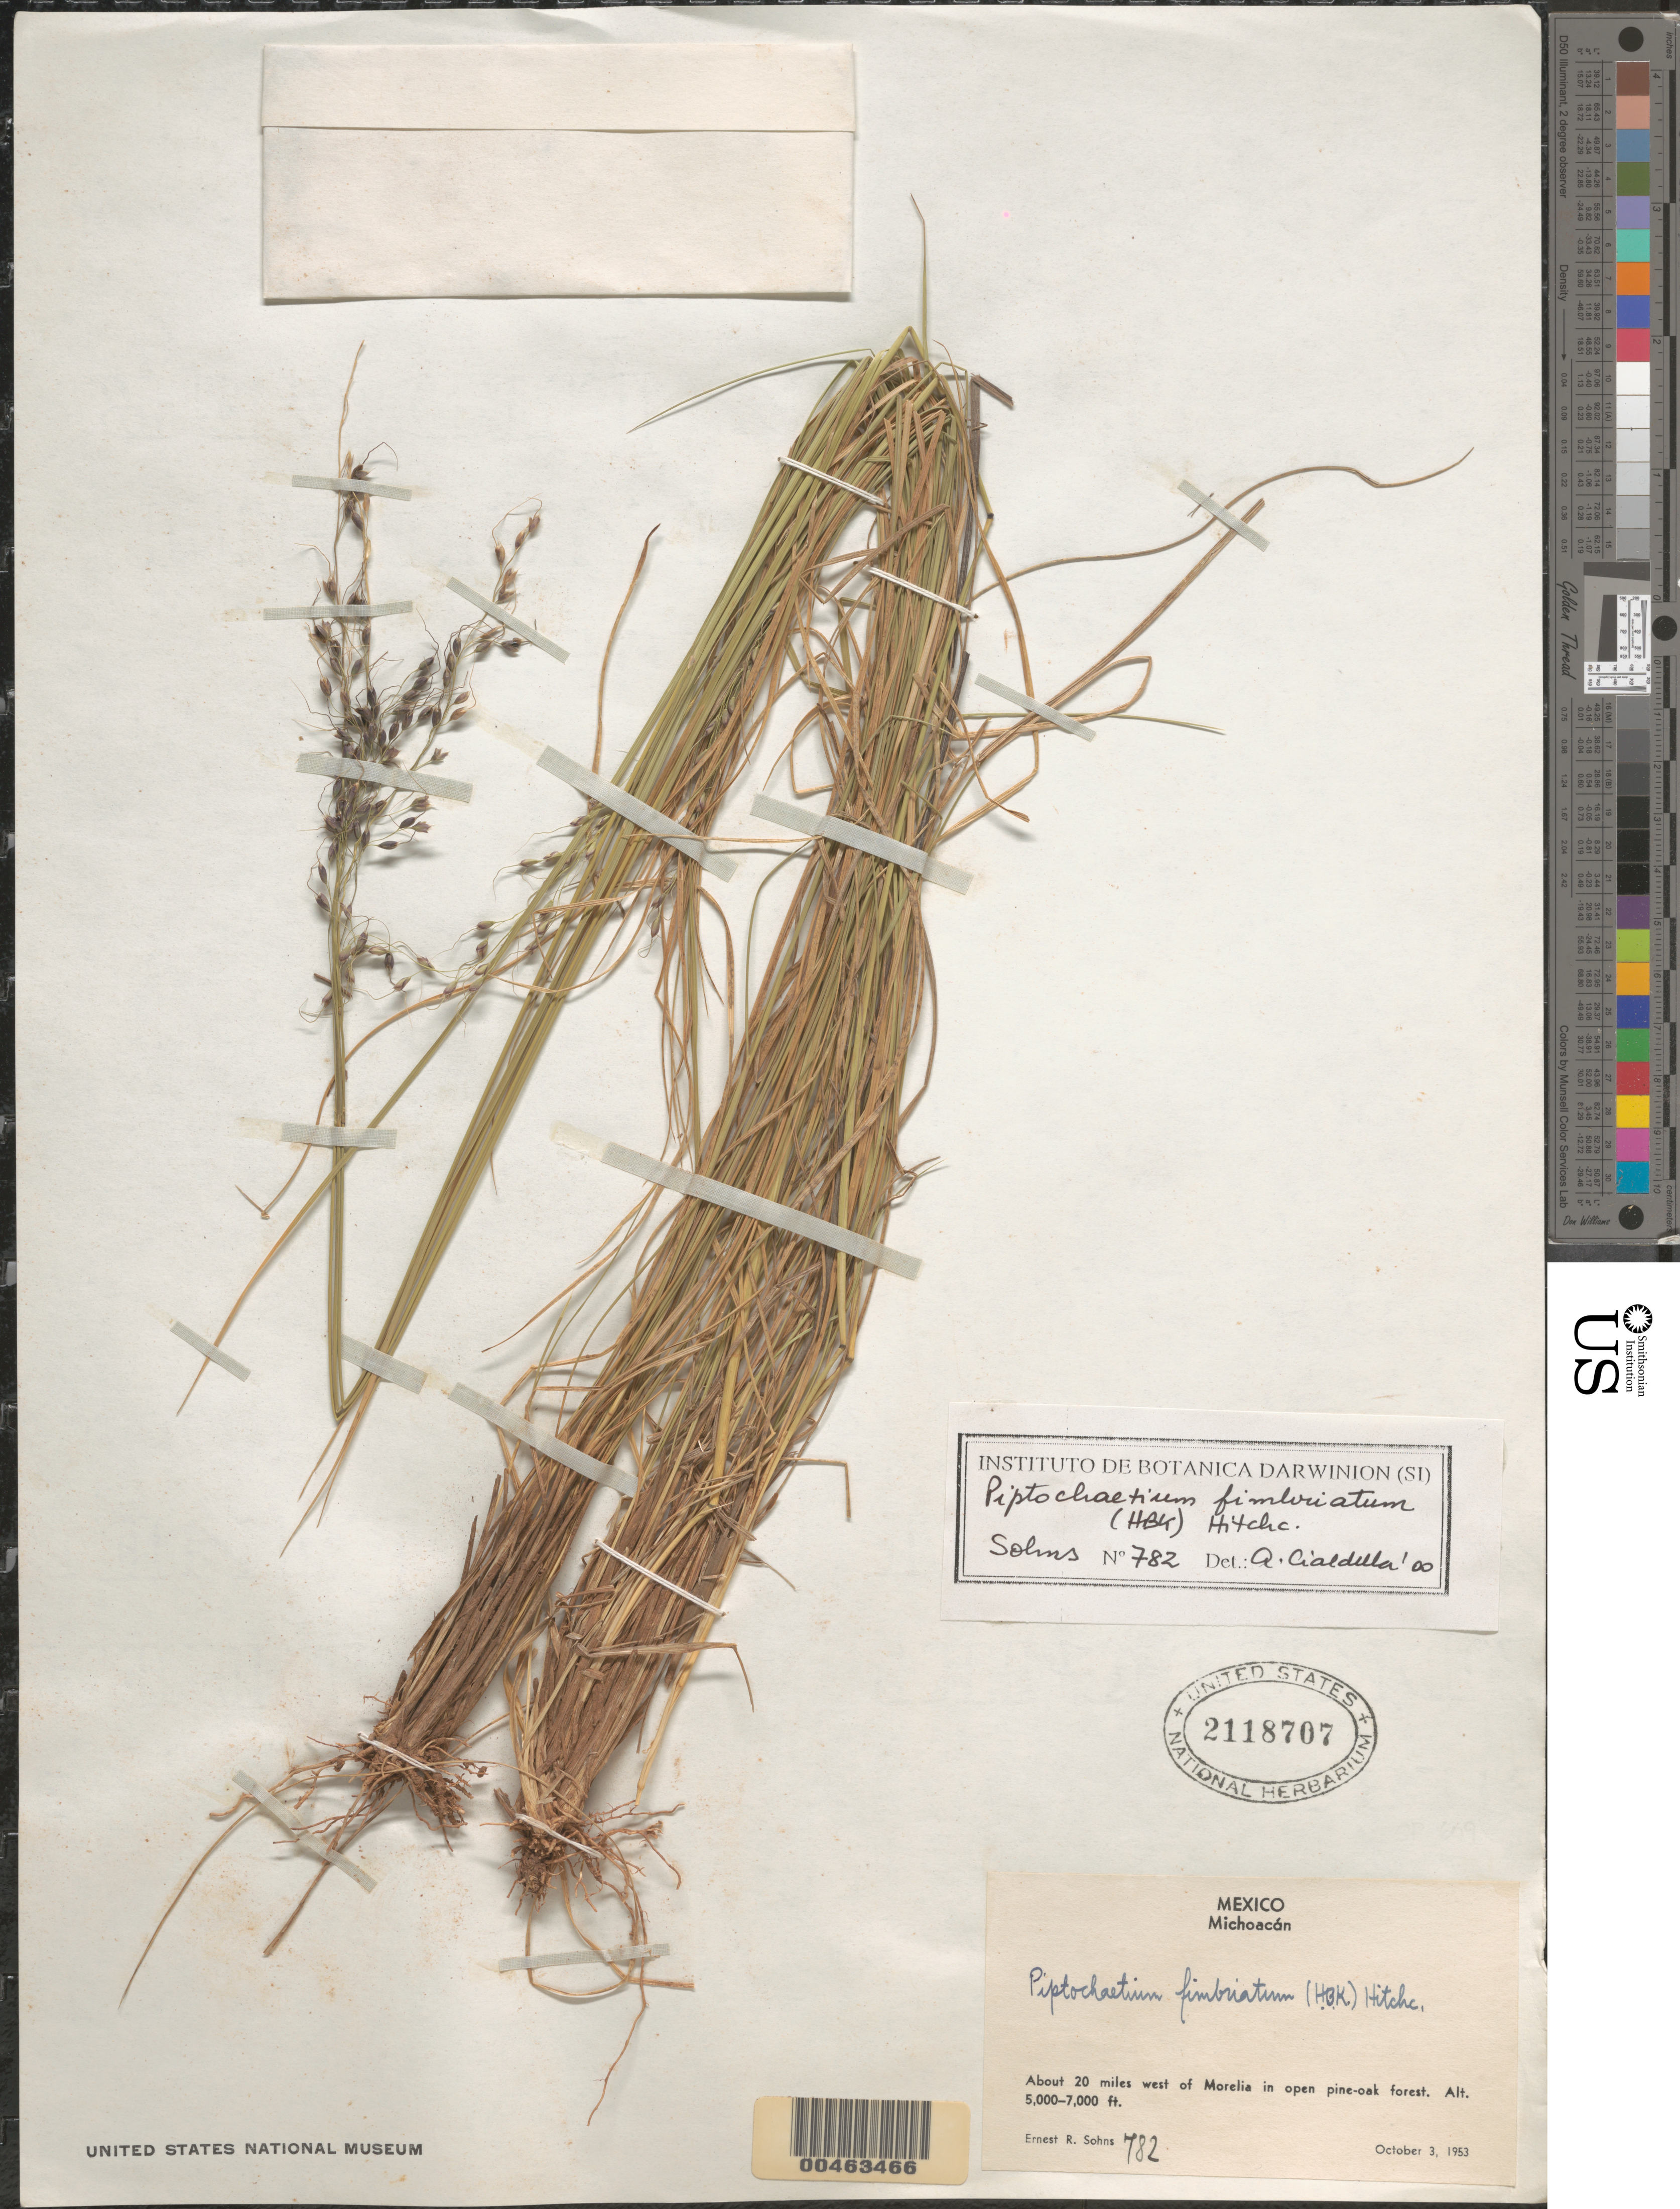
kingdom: Plantae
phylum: Tracheophyta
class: Liliopsida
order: Poales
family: Poaceae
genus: Piptochaetium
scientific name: Piptochaetium fimbriatum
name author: (Kunth) Hitchc.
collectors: E. R. Sohns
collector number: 782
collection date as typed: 3 Oct 1953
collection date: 1953-10-03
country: Mexico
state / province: Michoacán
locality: About 20 mi W of Morelia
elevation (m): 1524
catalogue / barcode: US 2118707